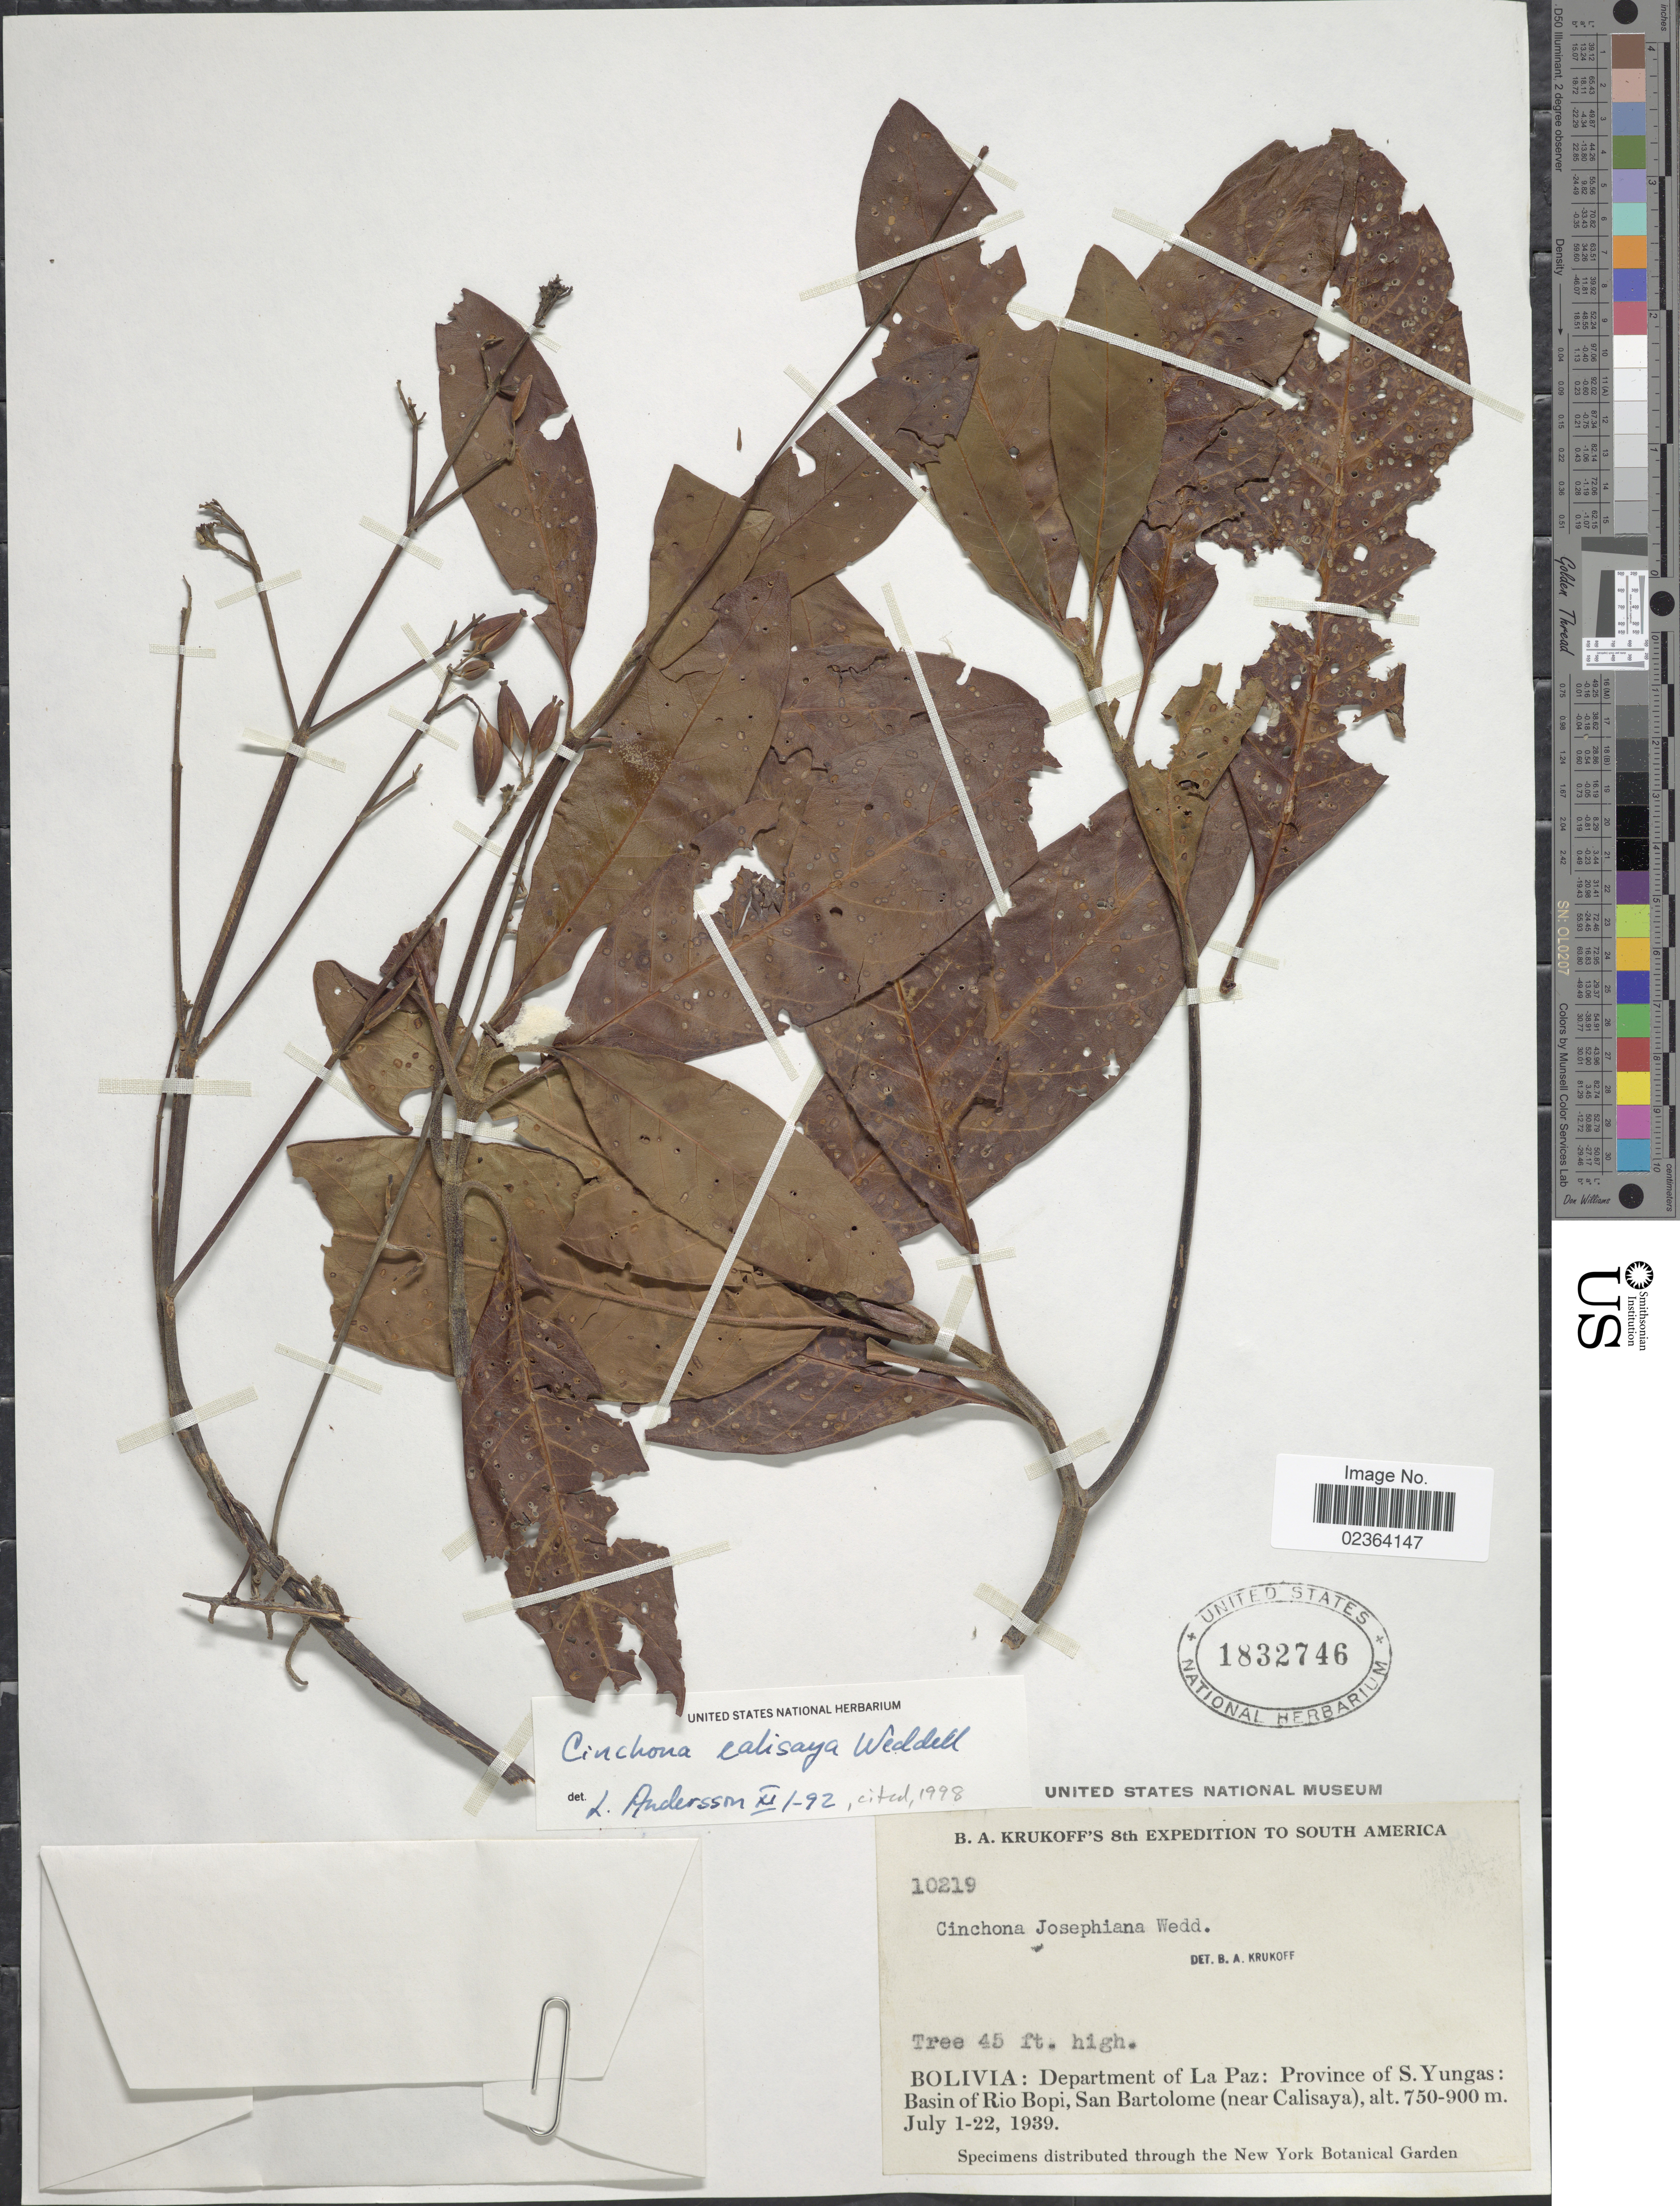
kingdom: Plantae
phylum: Tracheophyta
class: Magnoliopsida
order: Gentianales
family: Rubiaceae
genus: Cinchona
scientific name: Cinchona calisaya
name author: Wedd.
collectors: B. A. Krukoff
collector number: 10219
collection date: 1939-07-01/1939-07-22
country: Bolivia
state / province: La Paz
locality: Province of S. Yungas: Basin of Rio Bopi, San Bartolome (near Calisaya)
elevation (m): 750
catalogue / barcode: US 1832746